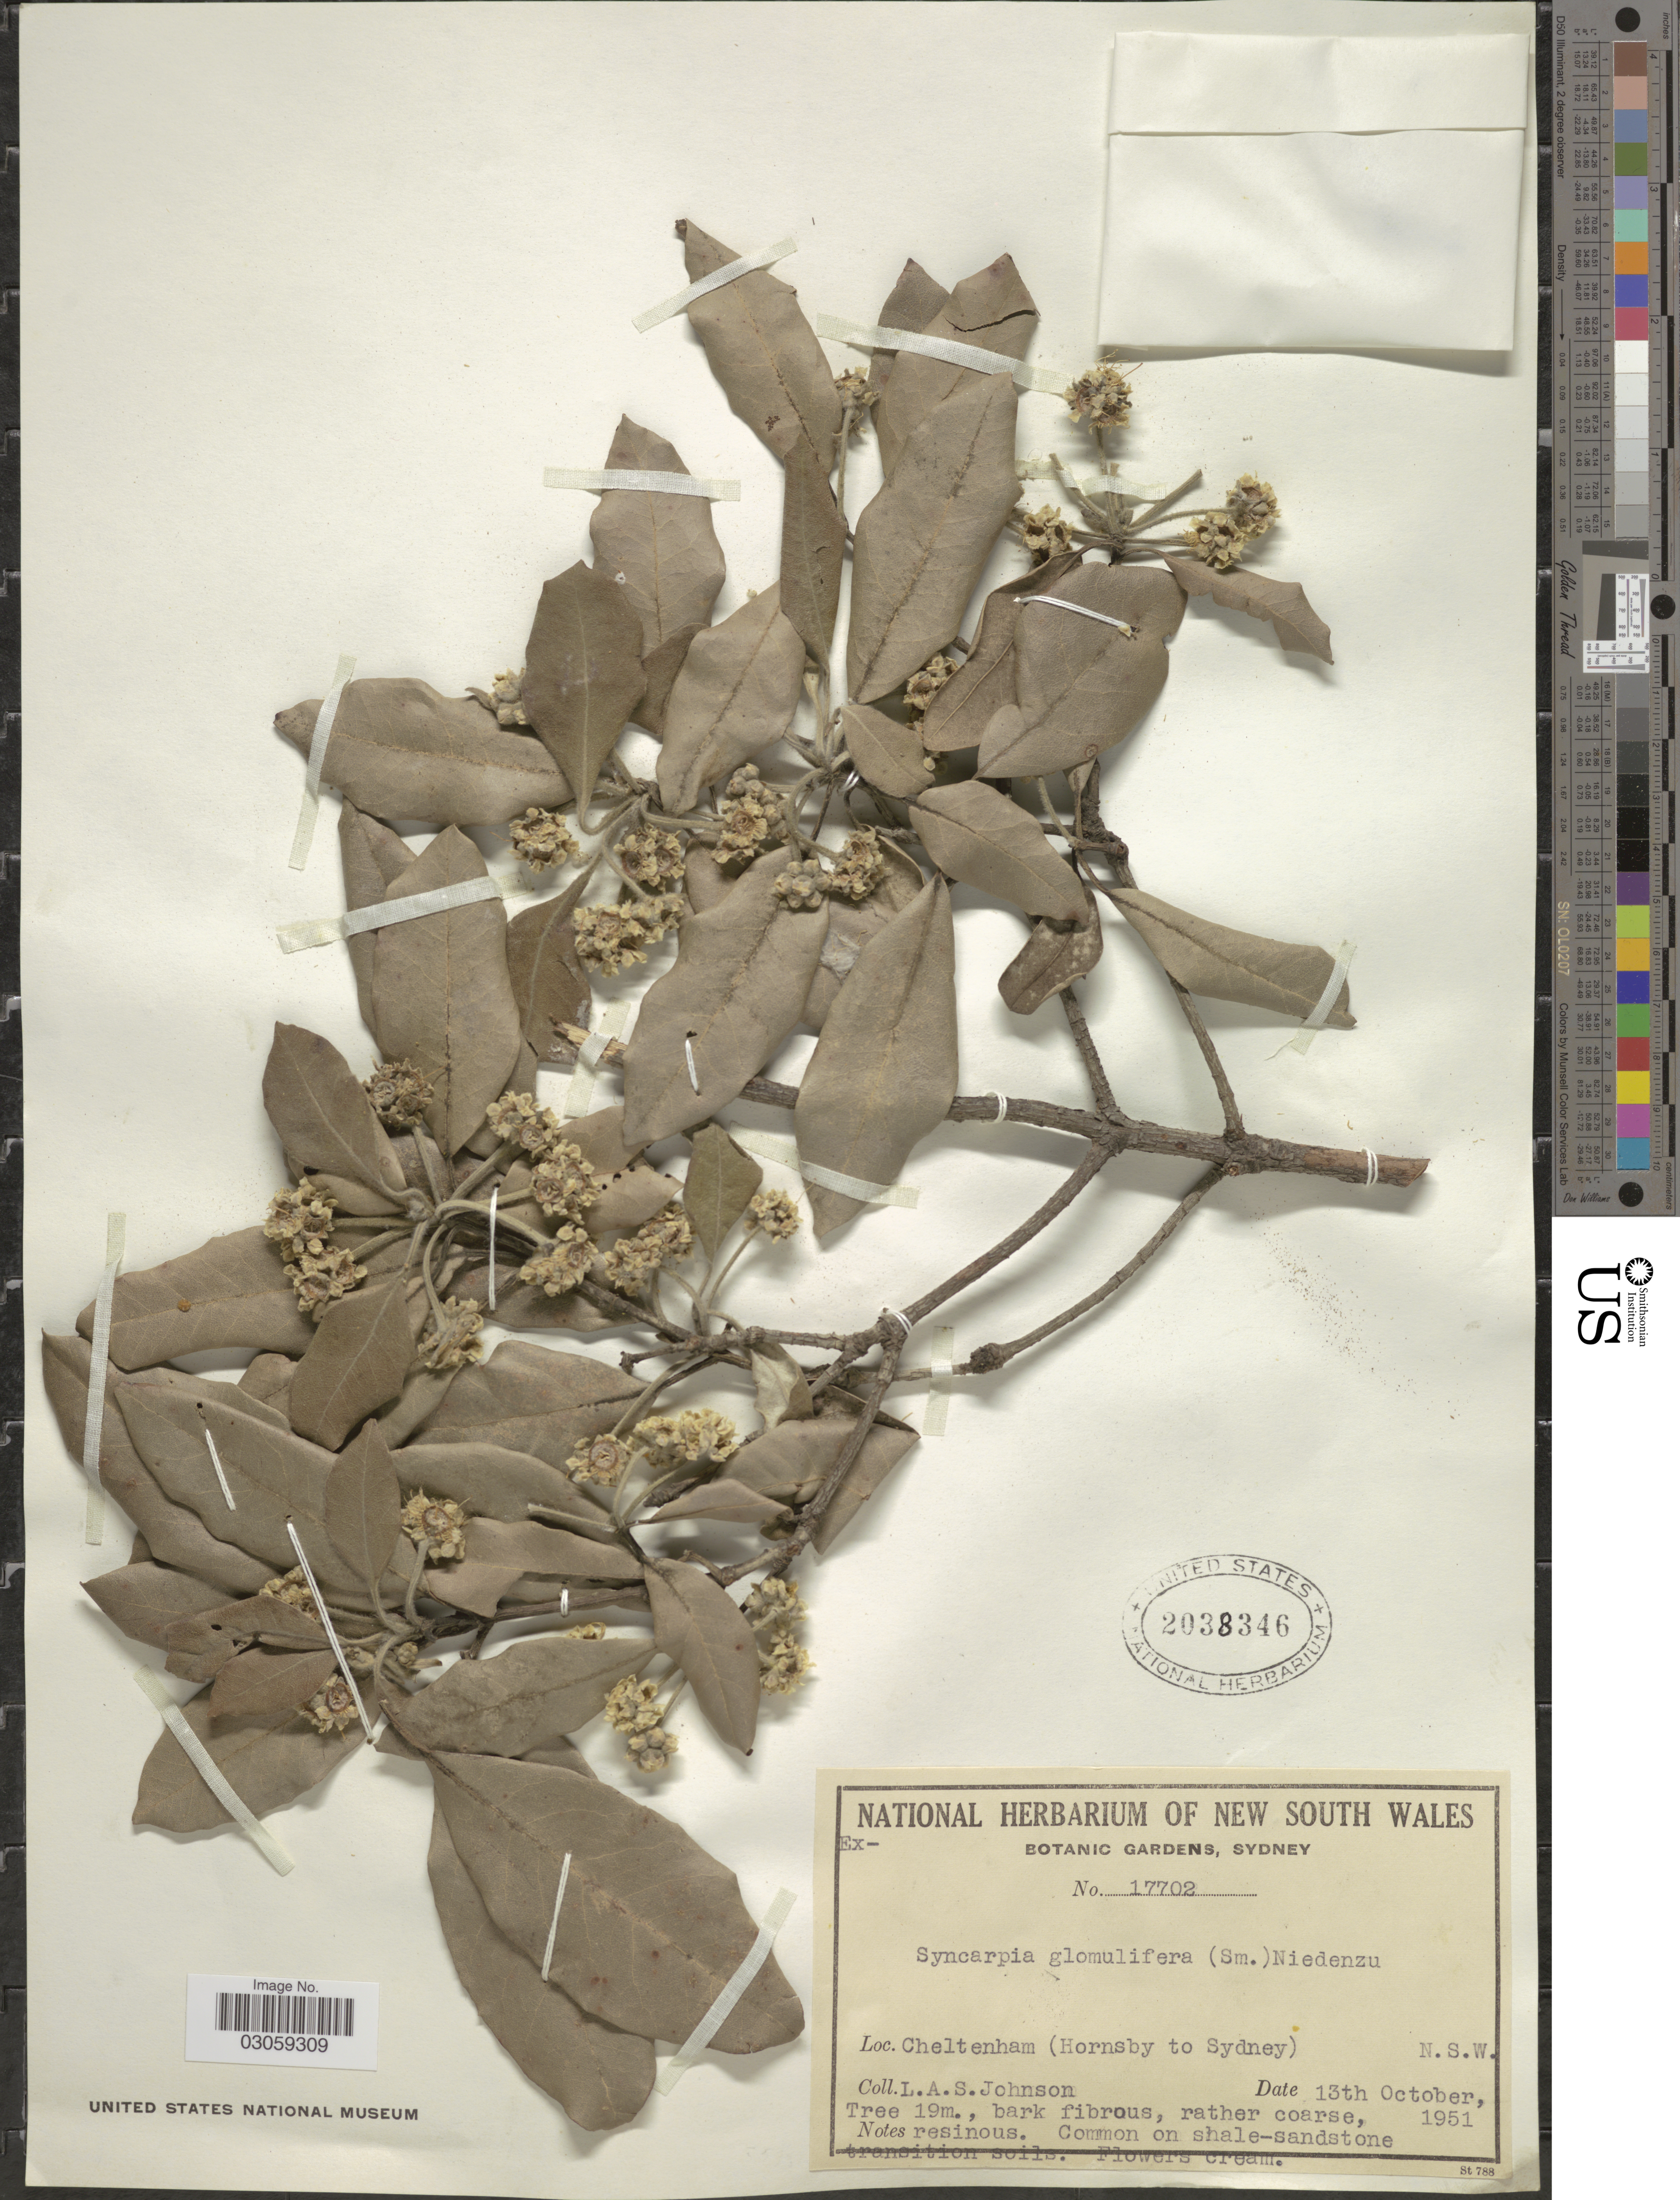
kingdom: Plantae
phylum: Tracheophyta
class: Magnoliopsida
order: Myrtales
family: Myrtaceae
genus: Syncarpia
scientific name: Syncarpia glomulifera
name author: (Sm.) Nied.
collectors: L. A. S. Johnson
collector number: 17702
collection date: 1951-10-13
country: Australia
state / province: New South Wales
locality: Cheltenham (Hornsby to Sydney) N.S.W.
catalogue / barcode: US 2038346